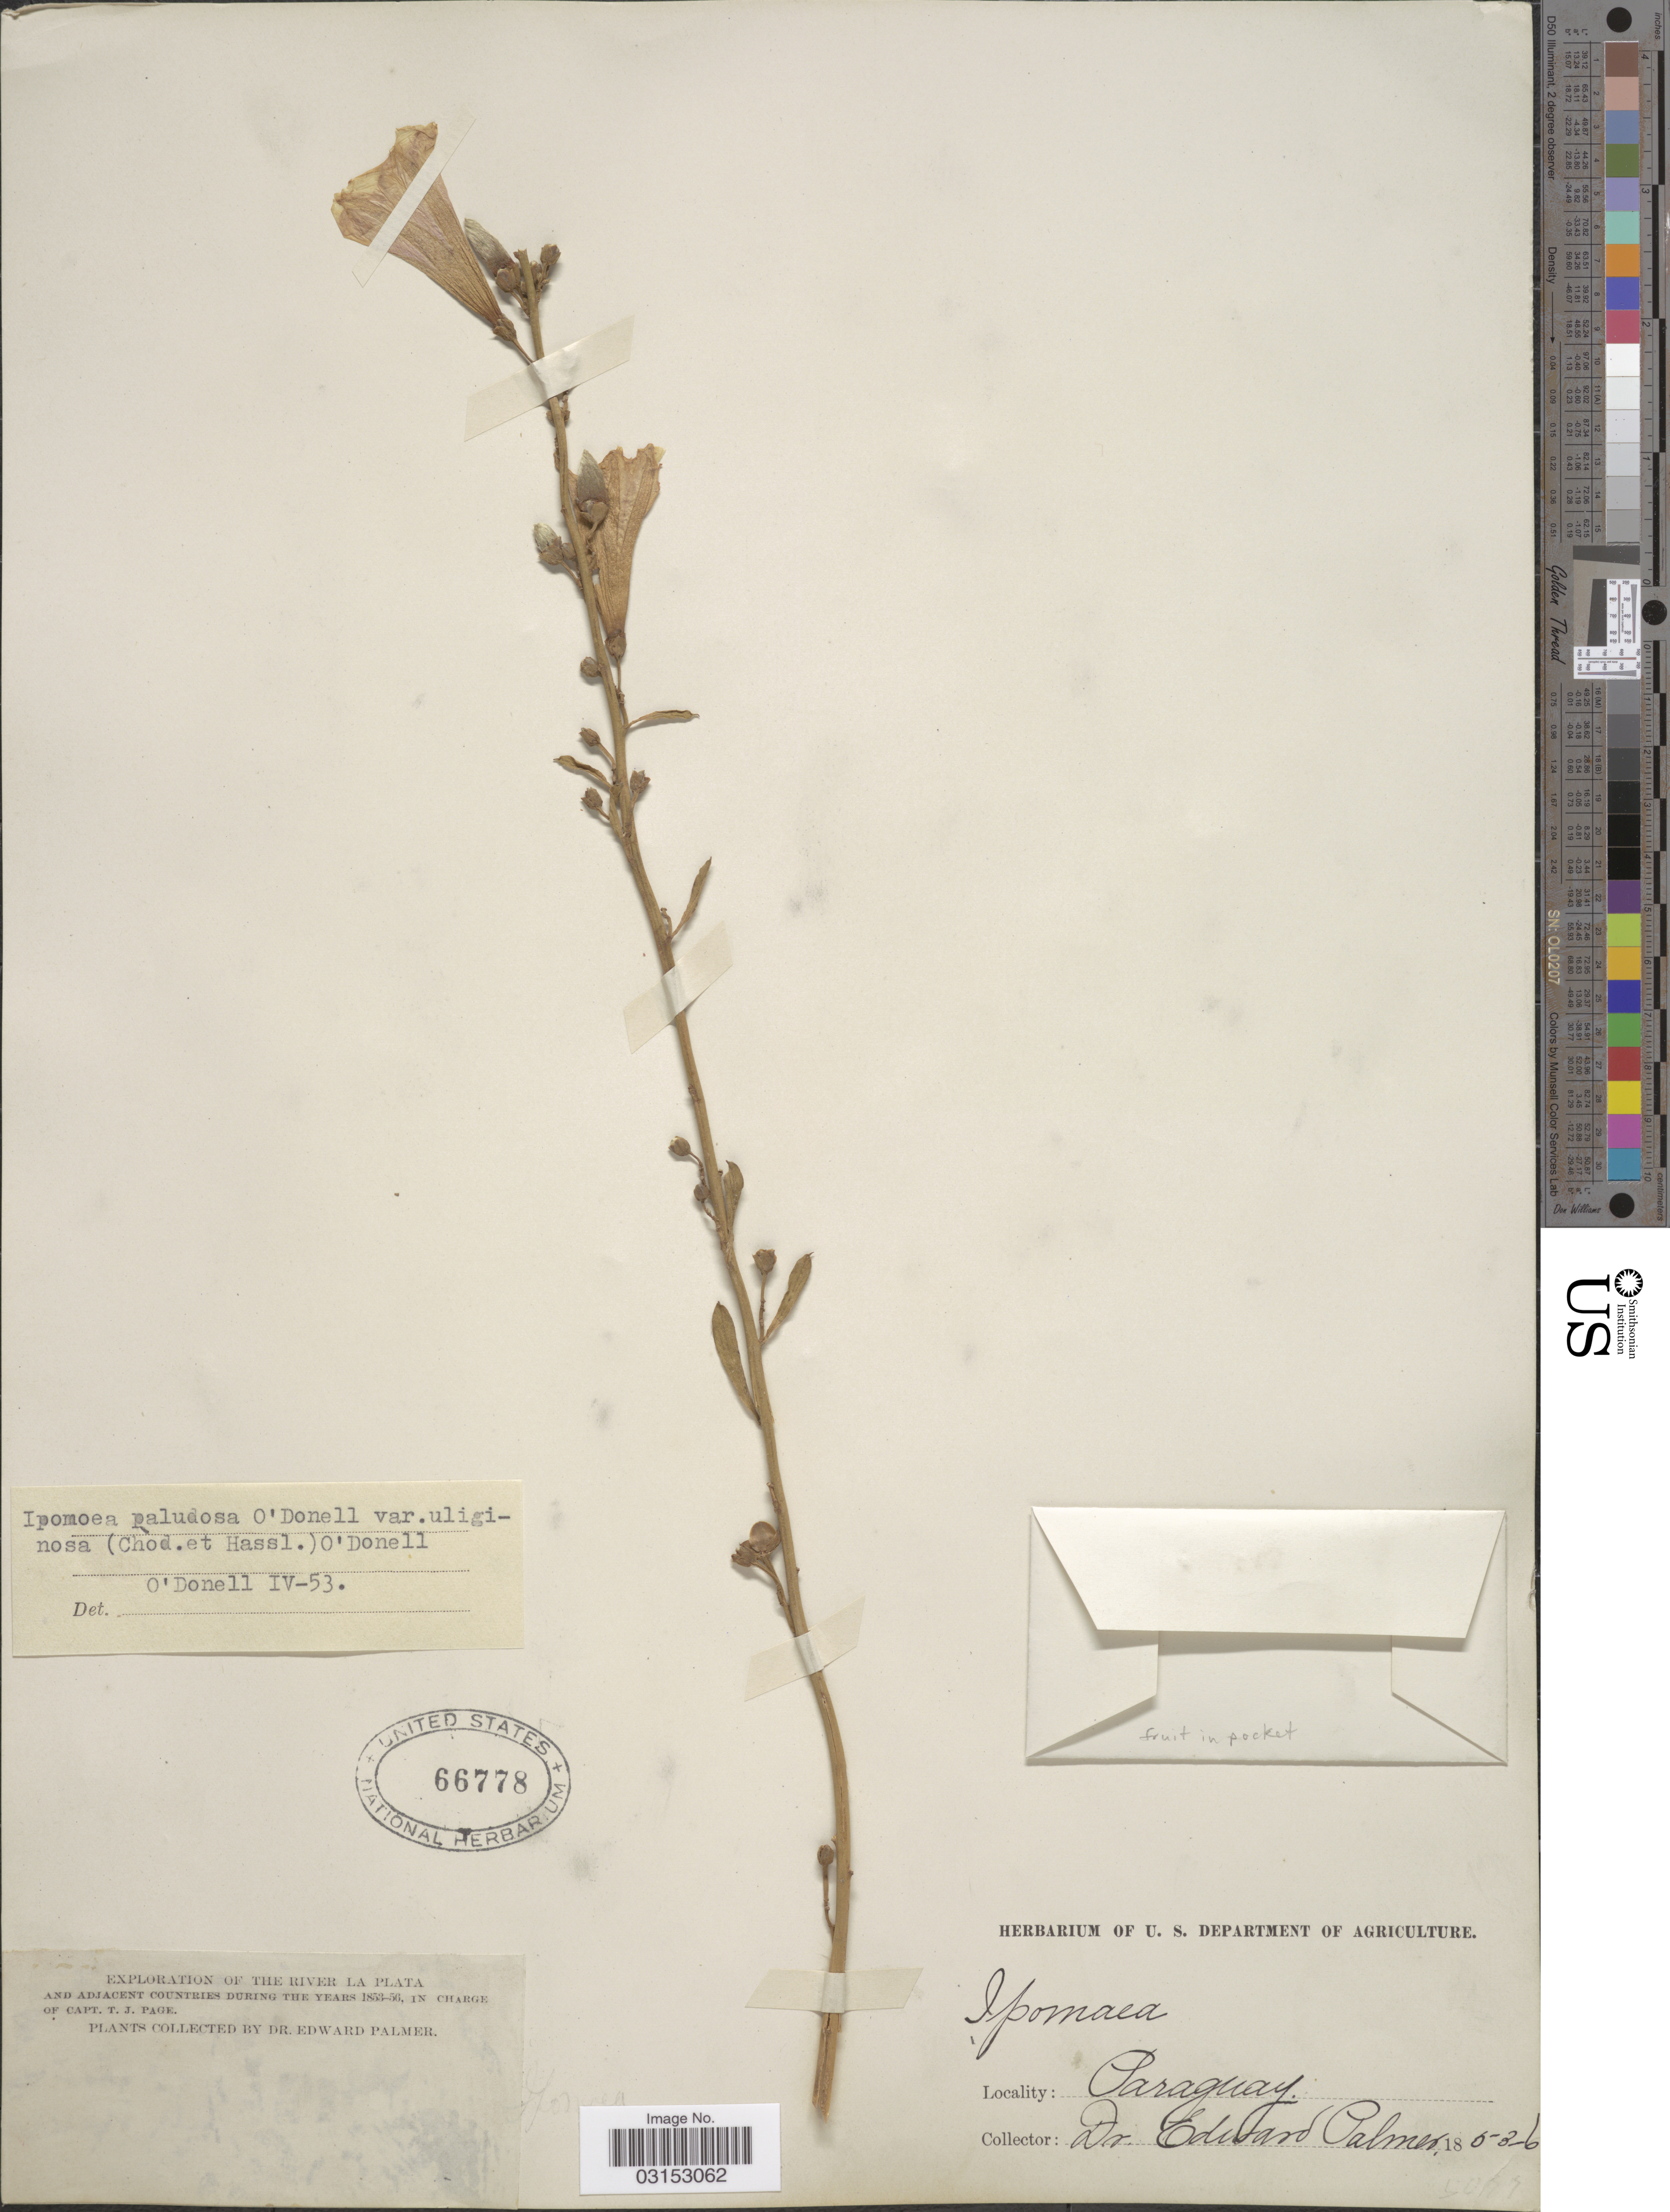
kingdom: Plantae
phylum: Tracheophyta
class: Magnoliopsida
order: Solanales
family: Convolvulaceae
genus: Ipomoea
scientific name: Ipomoea paludosa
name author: O'Donell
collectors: E. Palmer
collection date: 1853/1856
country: Paraguay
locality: The River La Plata and adjacent countries.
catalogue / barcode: US 66778